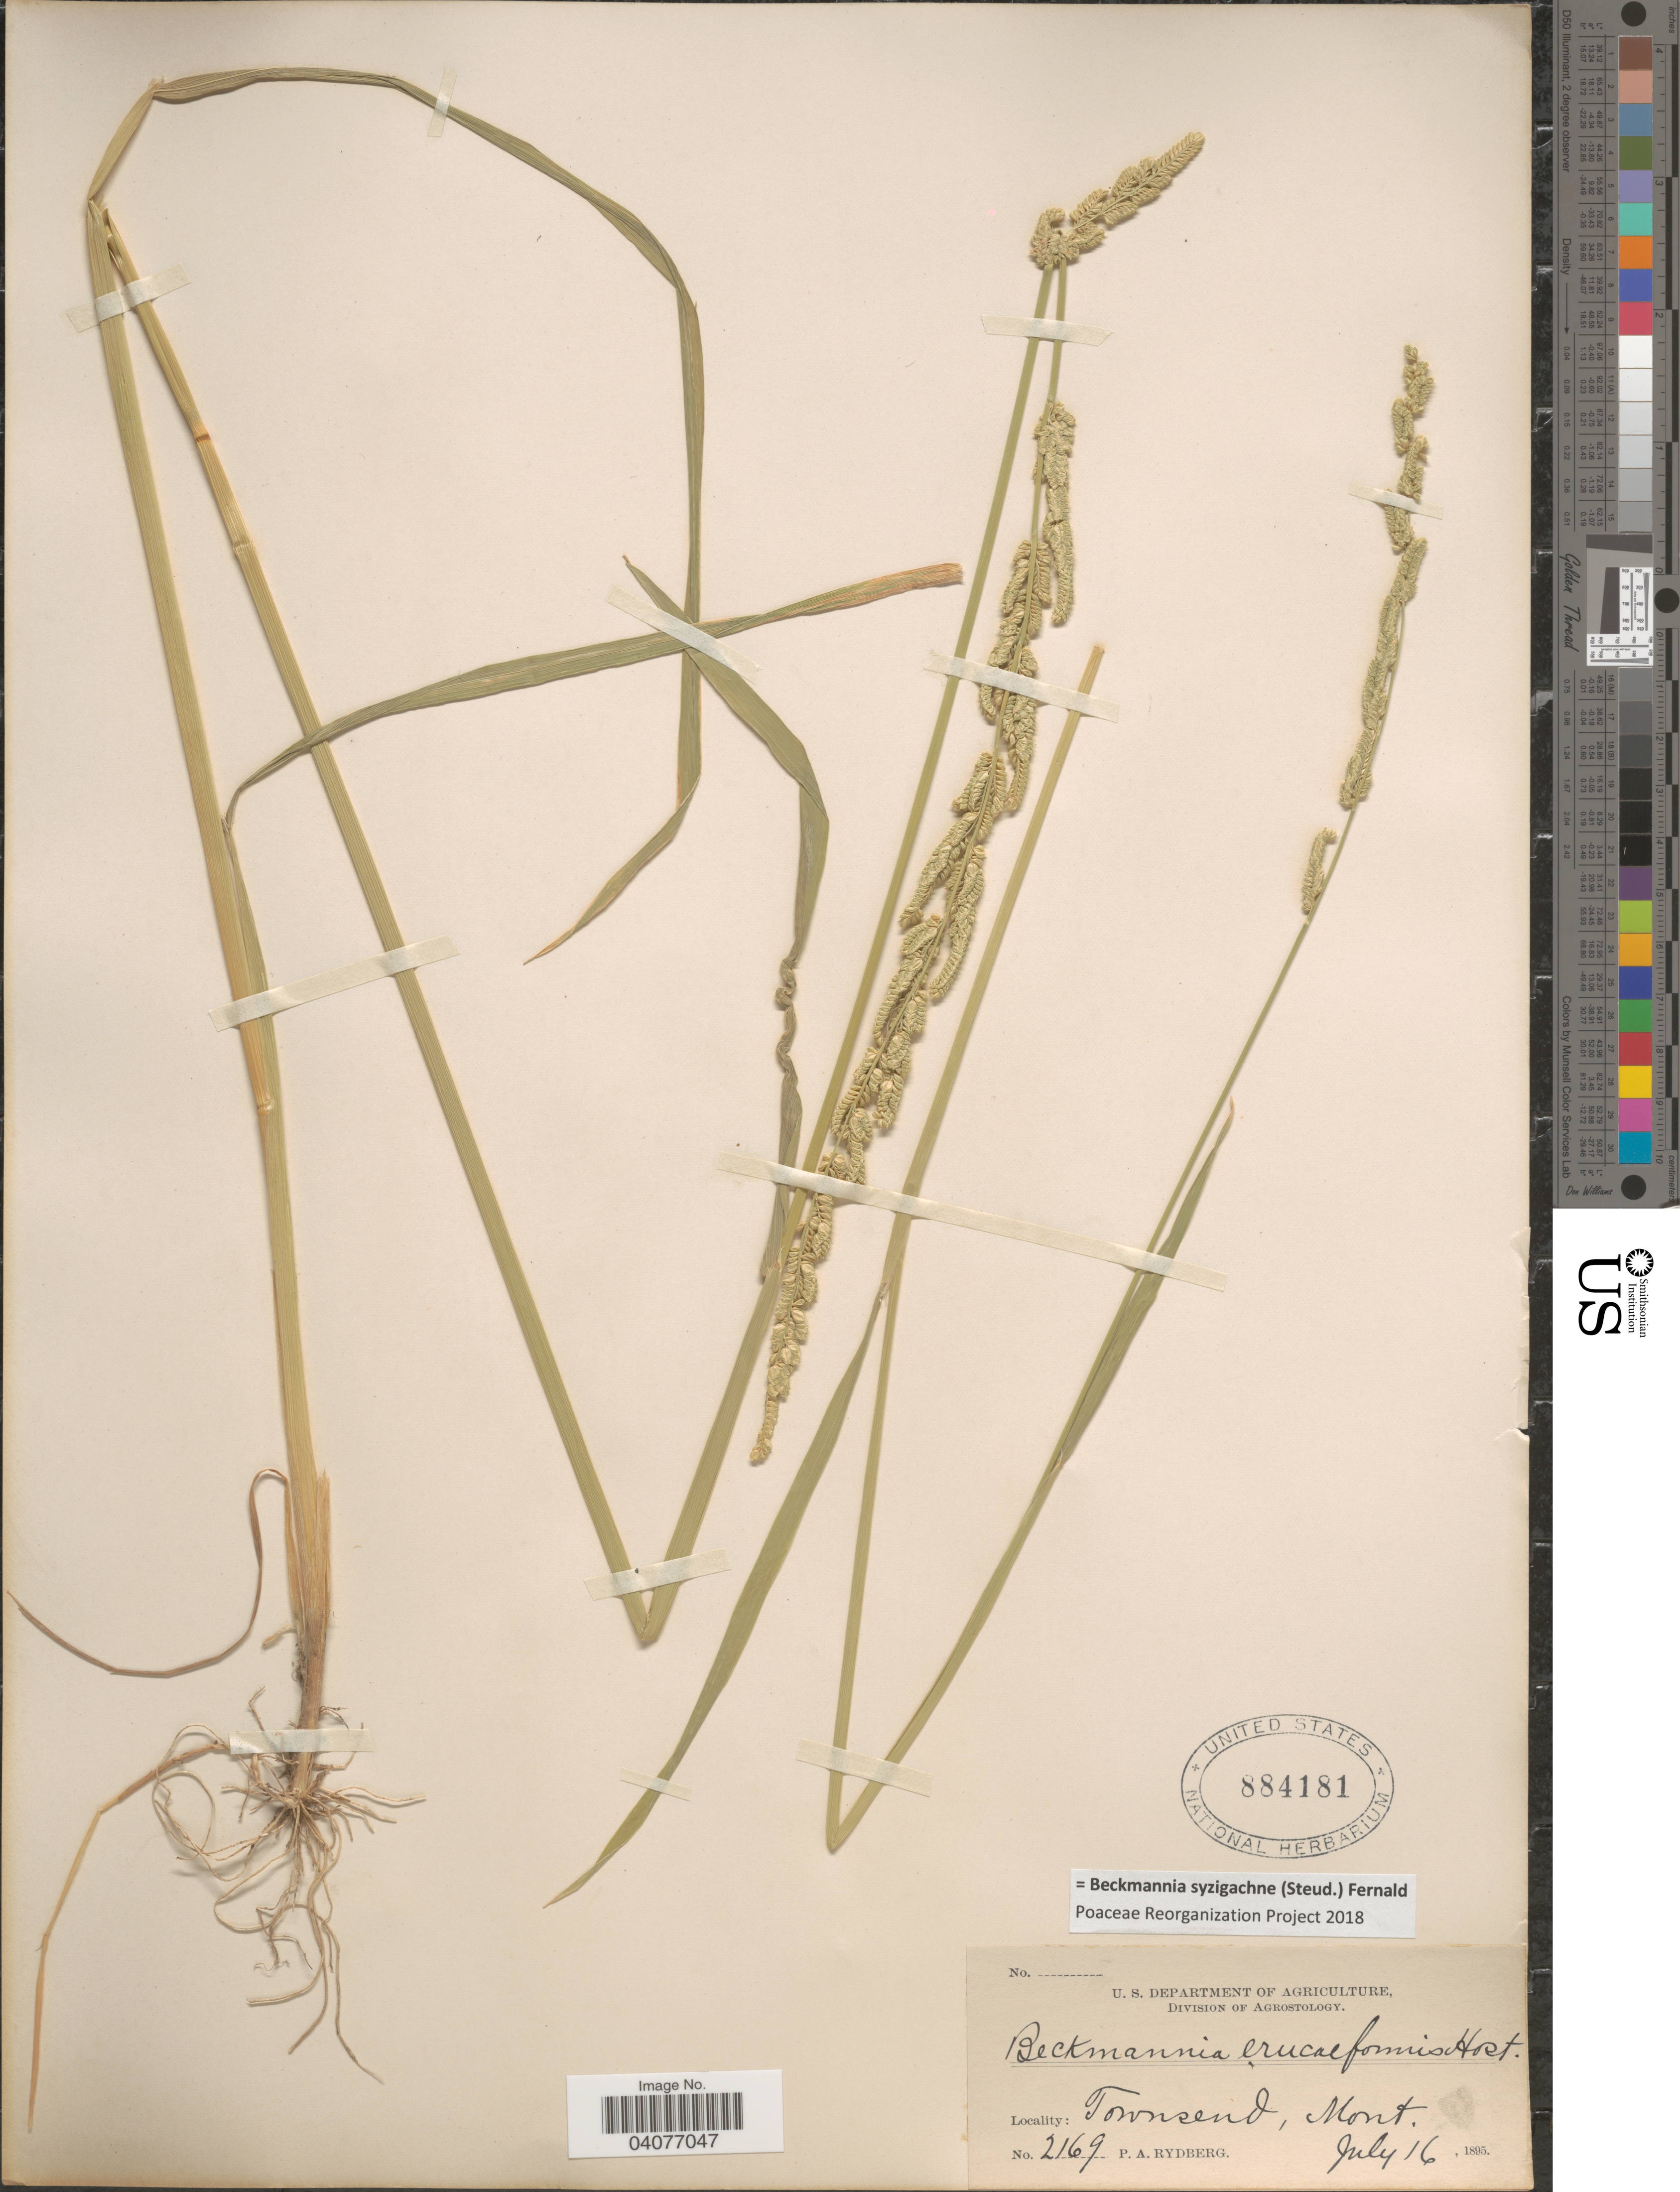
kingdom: Plantae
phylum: Tracheophyta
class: Liliopsida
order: Poales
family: Poaceae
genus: Beckmannia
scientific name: Beckmannia syzigachne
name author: (Steud.) Fernald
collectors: P. A. Rydberg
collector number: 2169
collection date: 1895-07-16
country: United States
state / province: Montana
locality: Townsend.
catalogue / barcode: US 884181